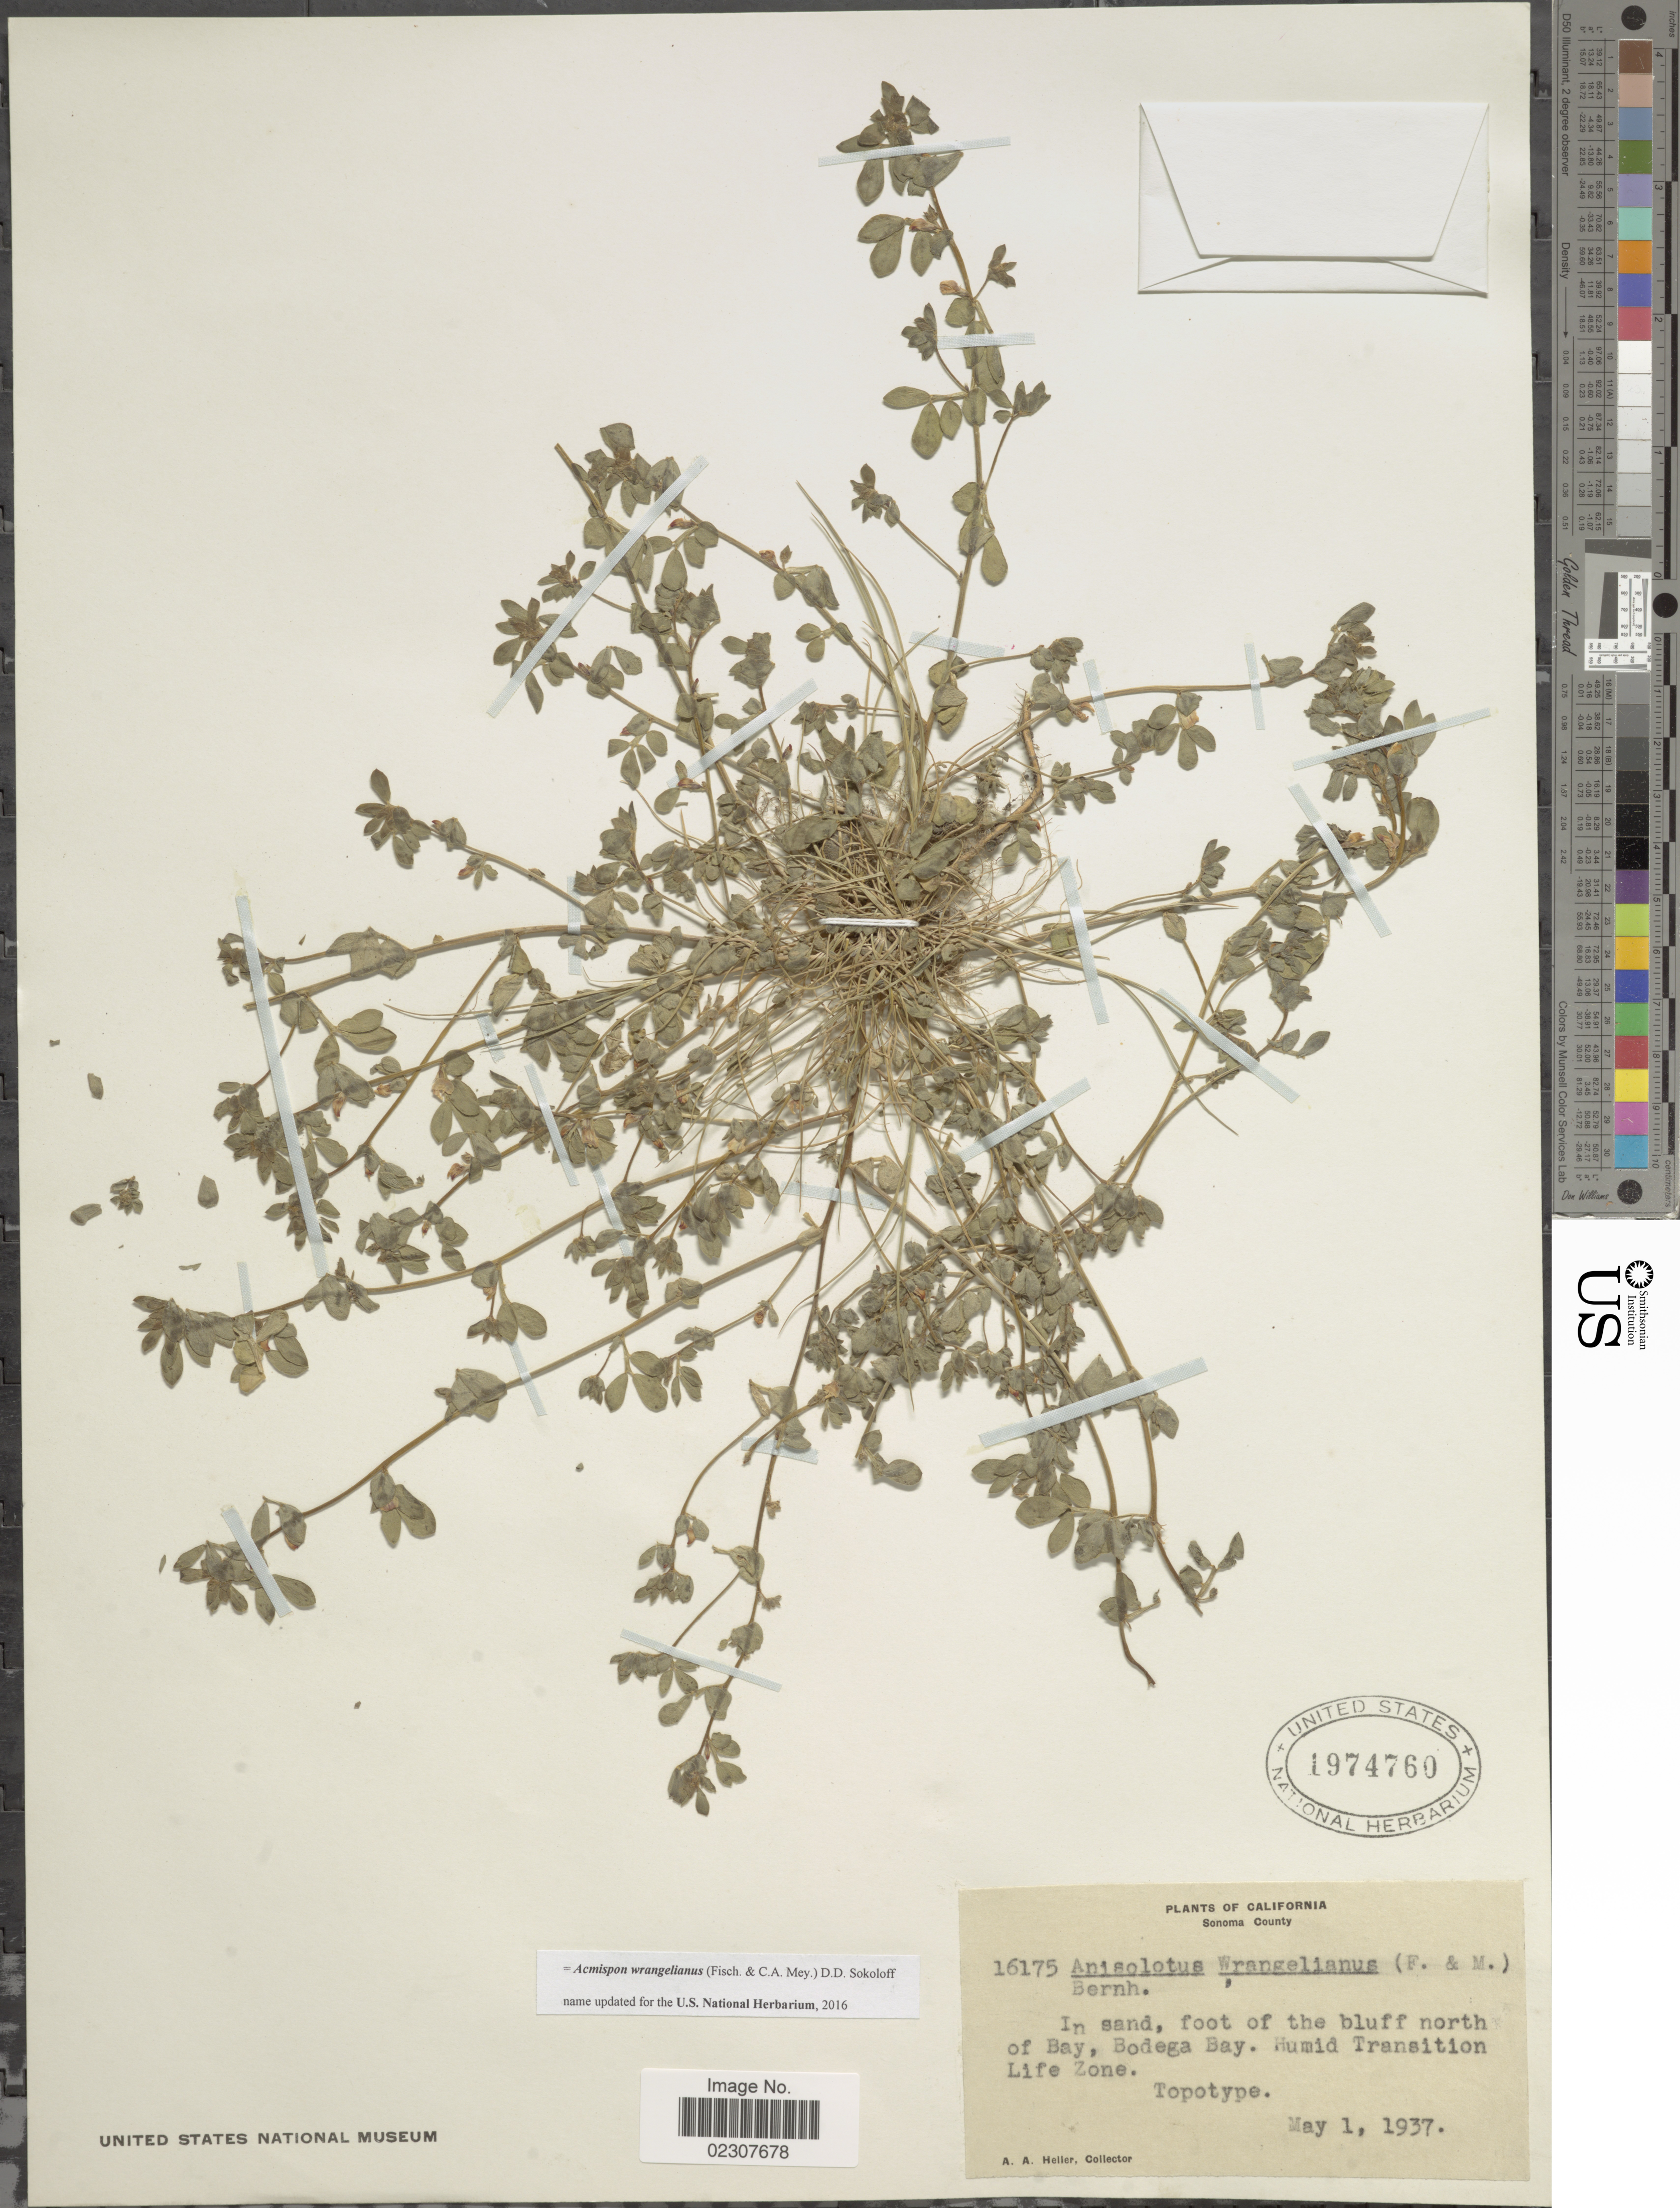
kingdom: Plantae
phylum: Tracheophyta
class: Magnoliopsida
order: Fabales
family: Fabaceae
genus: Acmispon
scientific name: Acmispon wrangelianus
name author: (Fisch. & C.A. Mey.) D.D. Sokoloff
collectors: A. A. Heller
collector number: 16175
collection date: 1937-05-01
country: United States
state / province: California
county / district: Sonoma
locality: Sonoma County, In sand, foot of the bluff north of Bay, Bodega Bay. Humid Transition Life Zone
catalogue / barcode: US 1974760